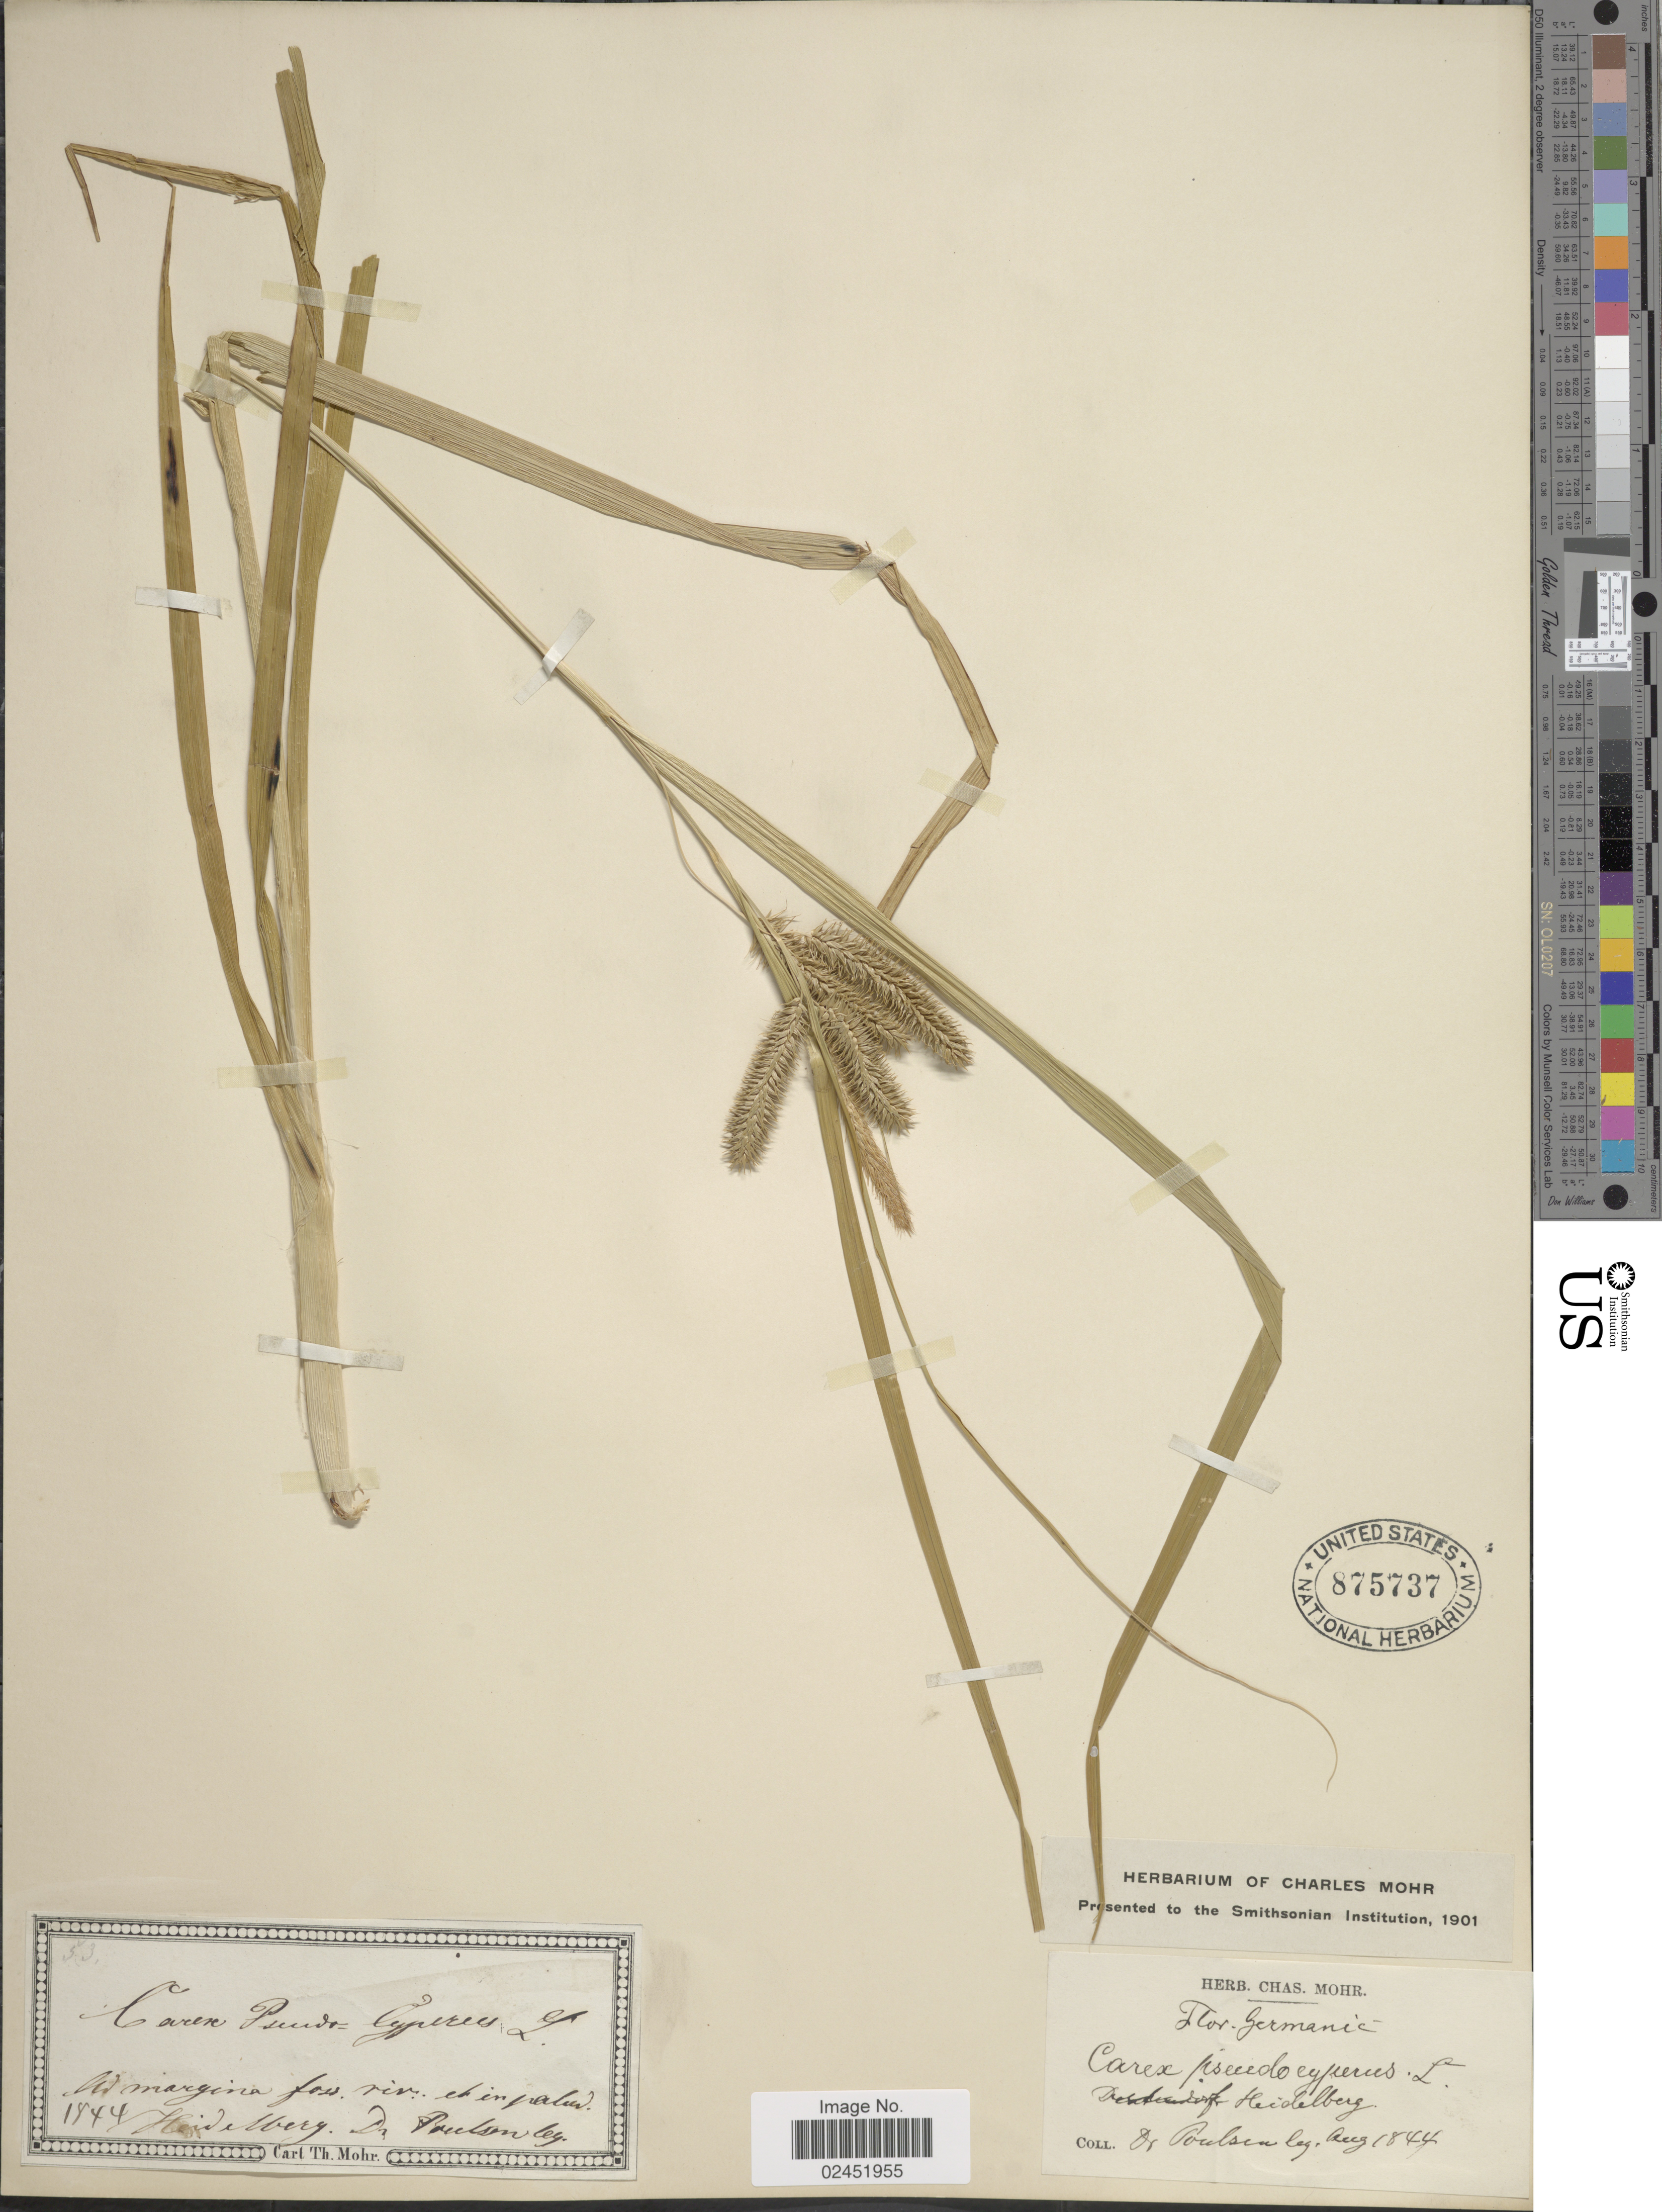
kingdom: Plantae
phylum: Tracheophyta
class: Liliopsida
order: Poales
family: Cyperaceae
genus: Carex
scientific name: Carex pseudocyperus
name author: L.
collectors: -- Poulsen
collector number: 53*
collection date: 1844-08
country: Germany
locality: Ad marginia foss riv et in palur, Heidelberg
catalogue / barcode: US 875737